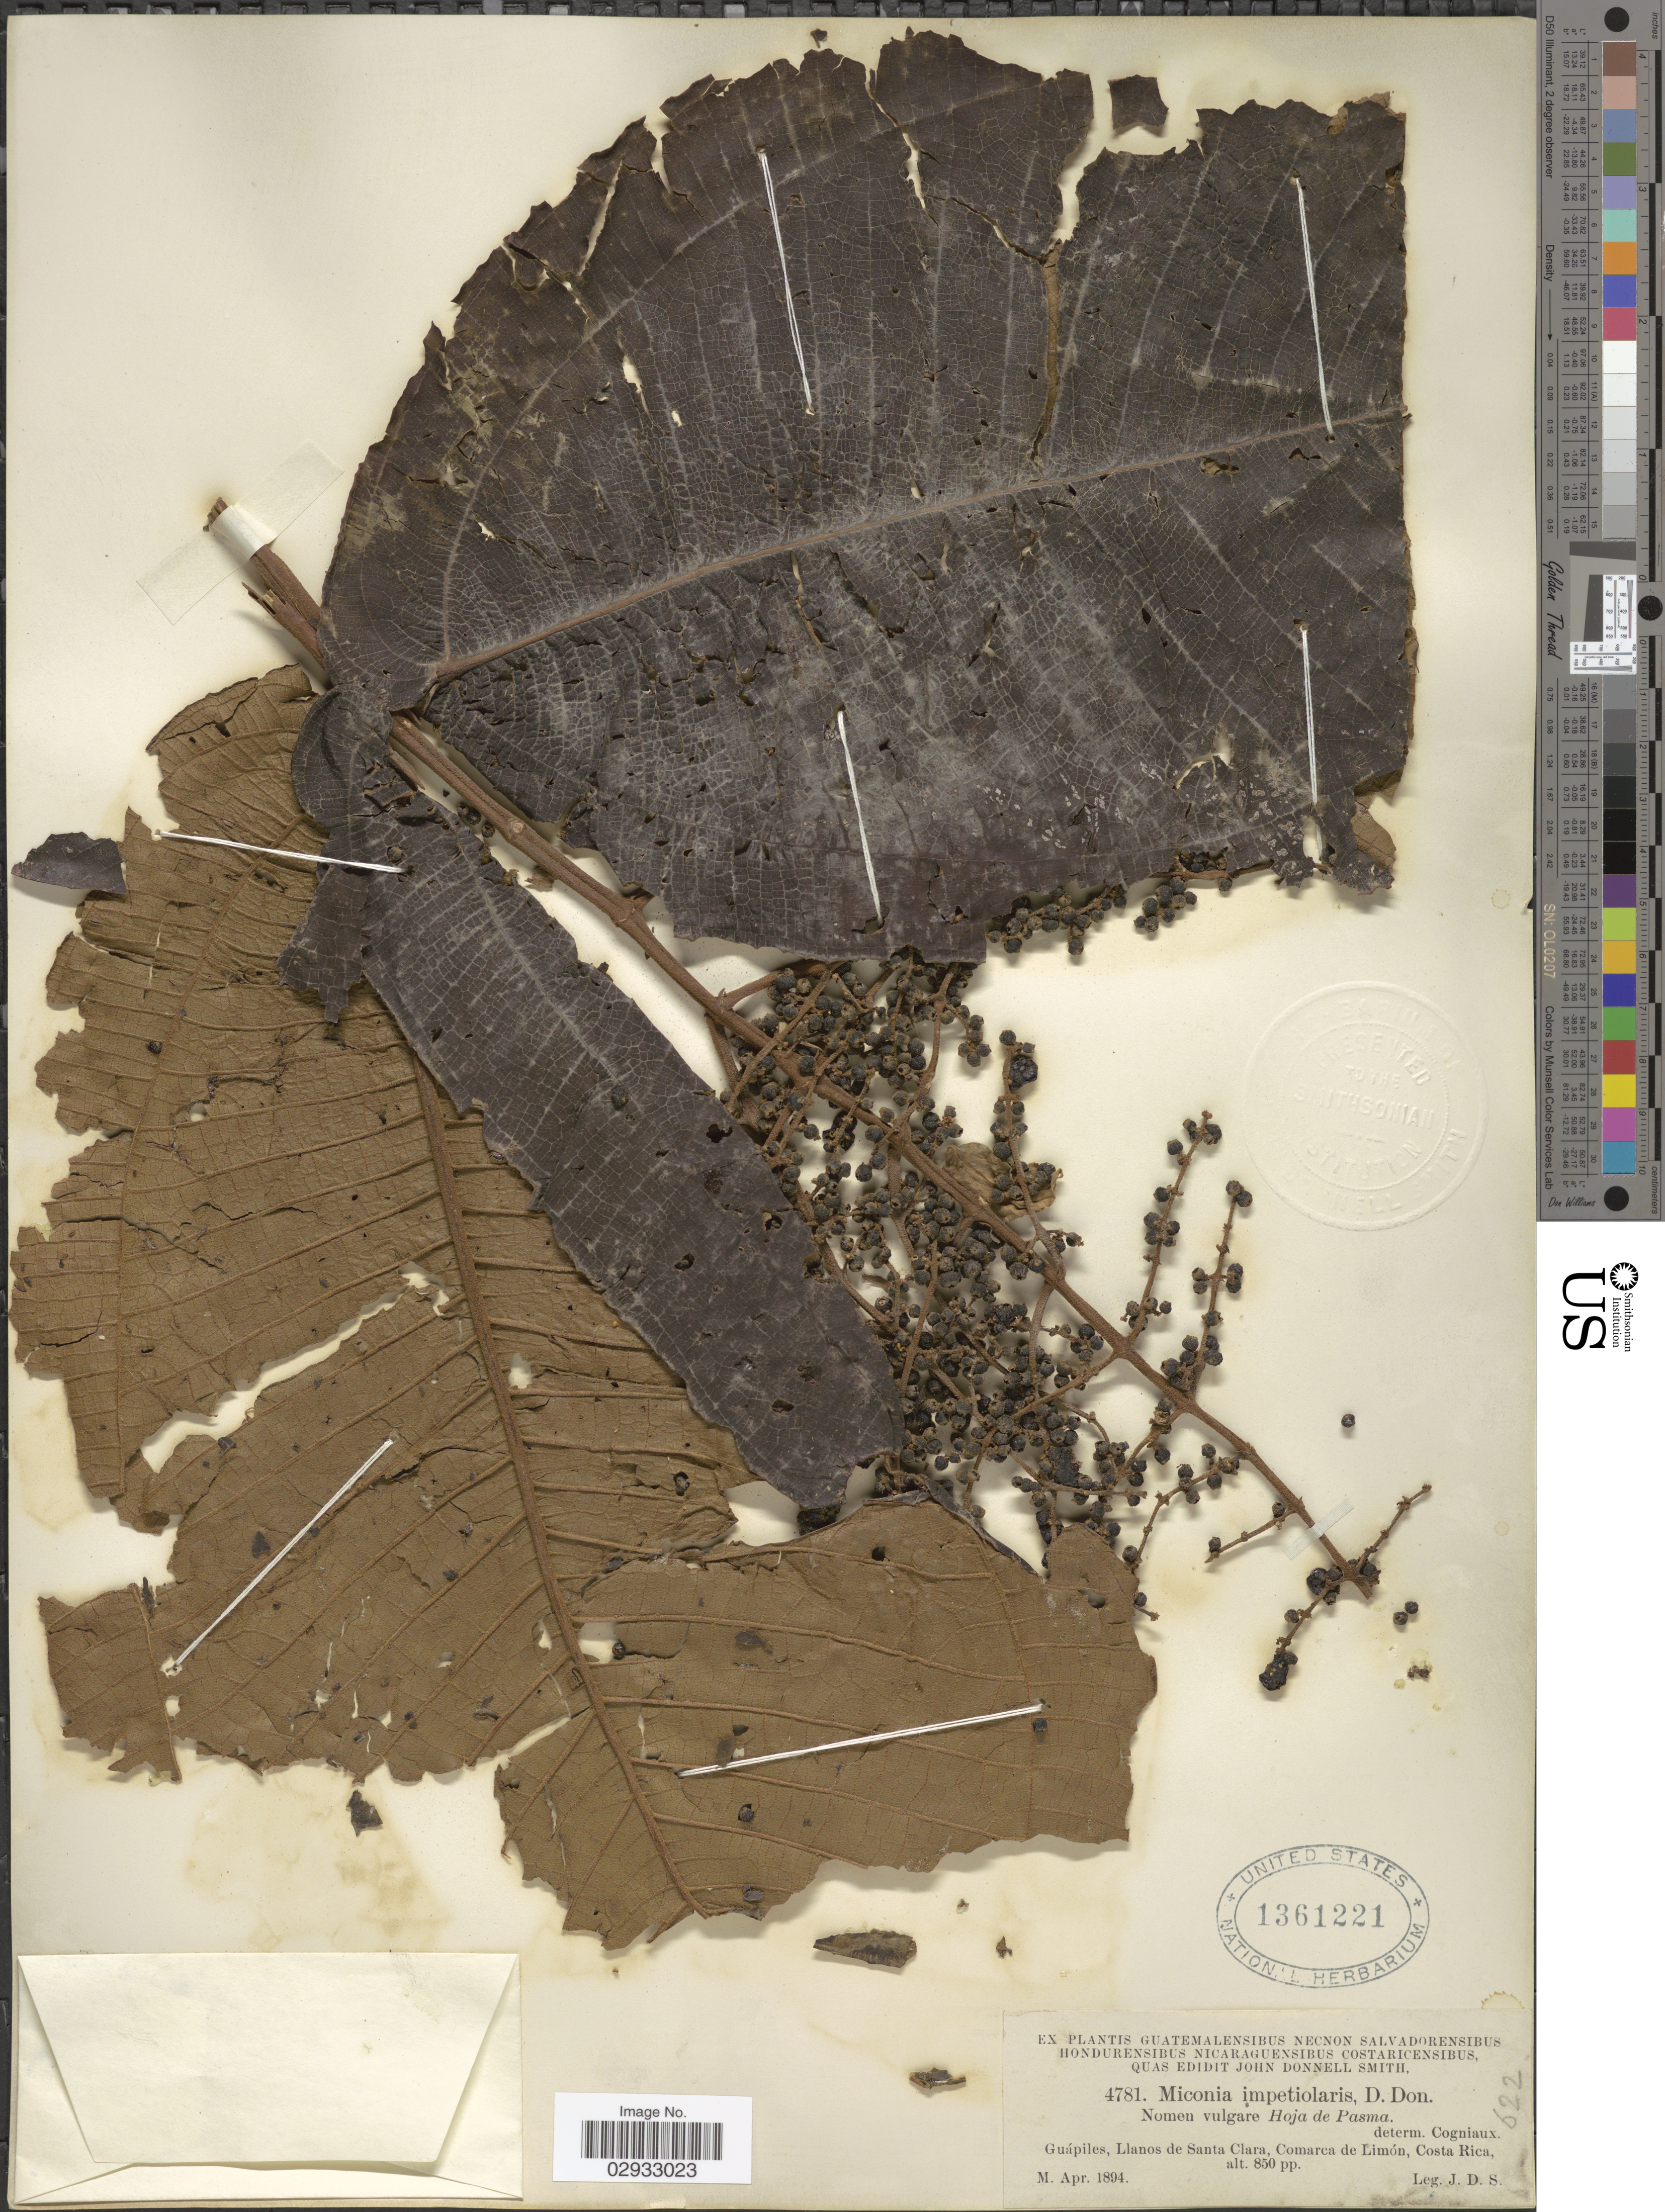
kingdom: Plantae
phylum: Tracheophyta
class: Magnoliopsida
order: Myrtales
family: Melastomataceae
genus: Miconia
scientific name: Miconia impetiolaris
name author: (Sw.) D. Don ex DC.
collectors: J. Donnell Smith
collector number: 4781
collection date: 1894-04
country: Costa Rica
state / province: Limón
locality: Guápiles, Llanos de Santa Clara, Comarca de Limón.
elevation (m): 259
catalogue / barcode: US 1361221